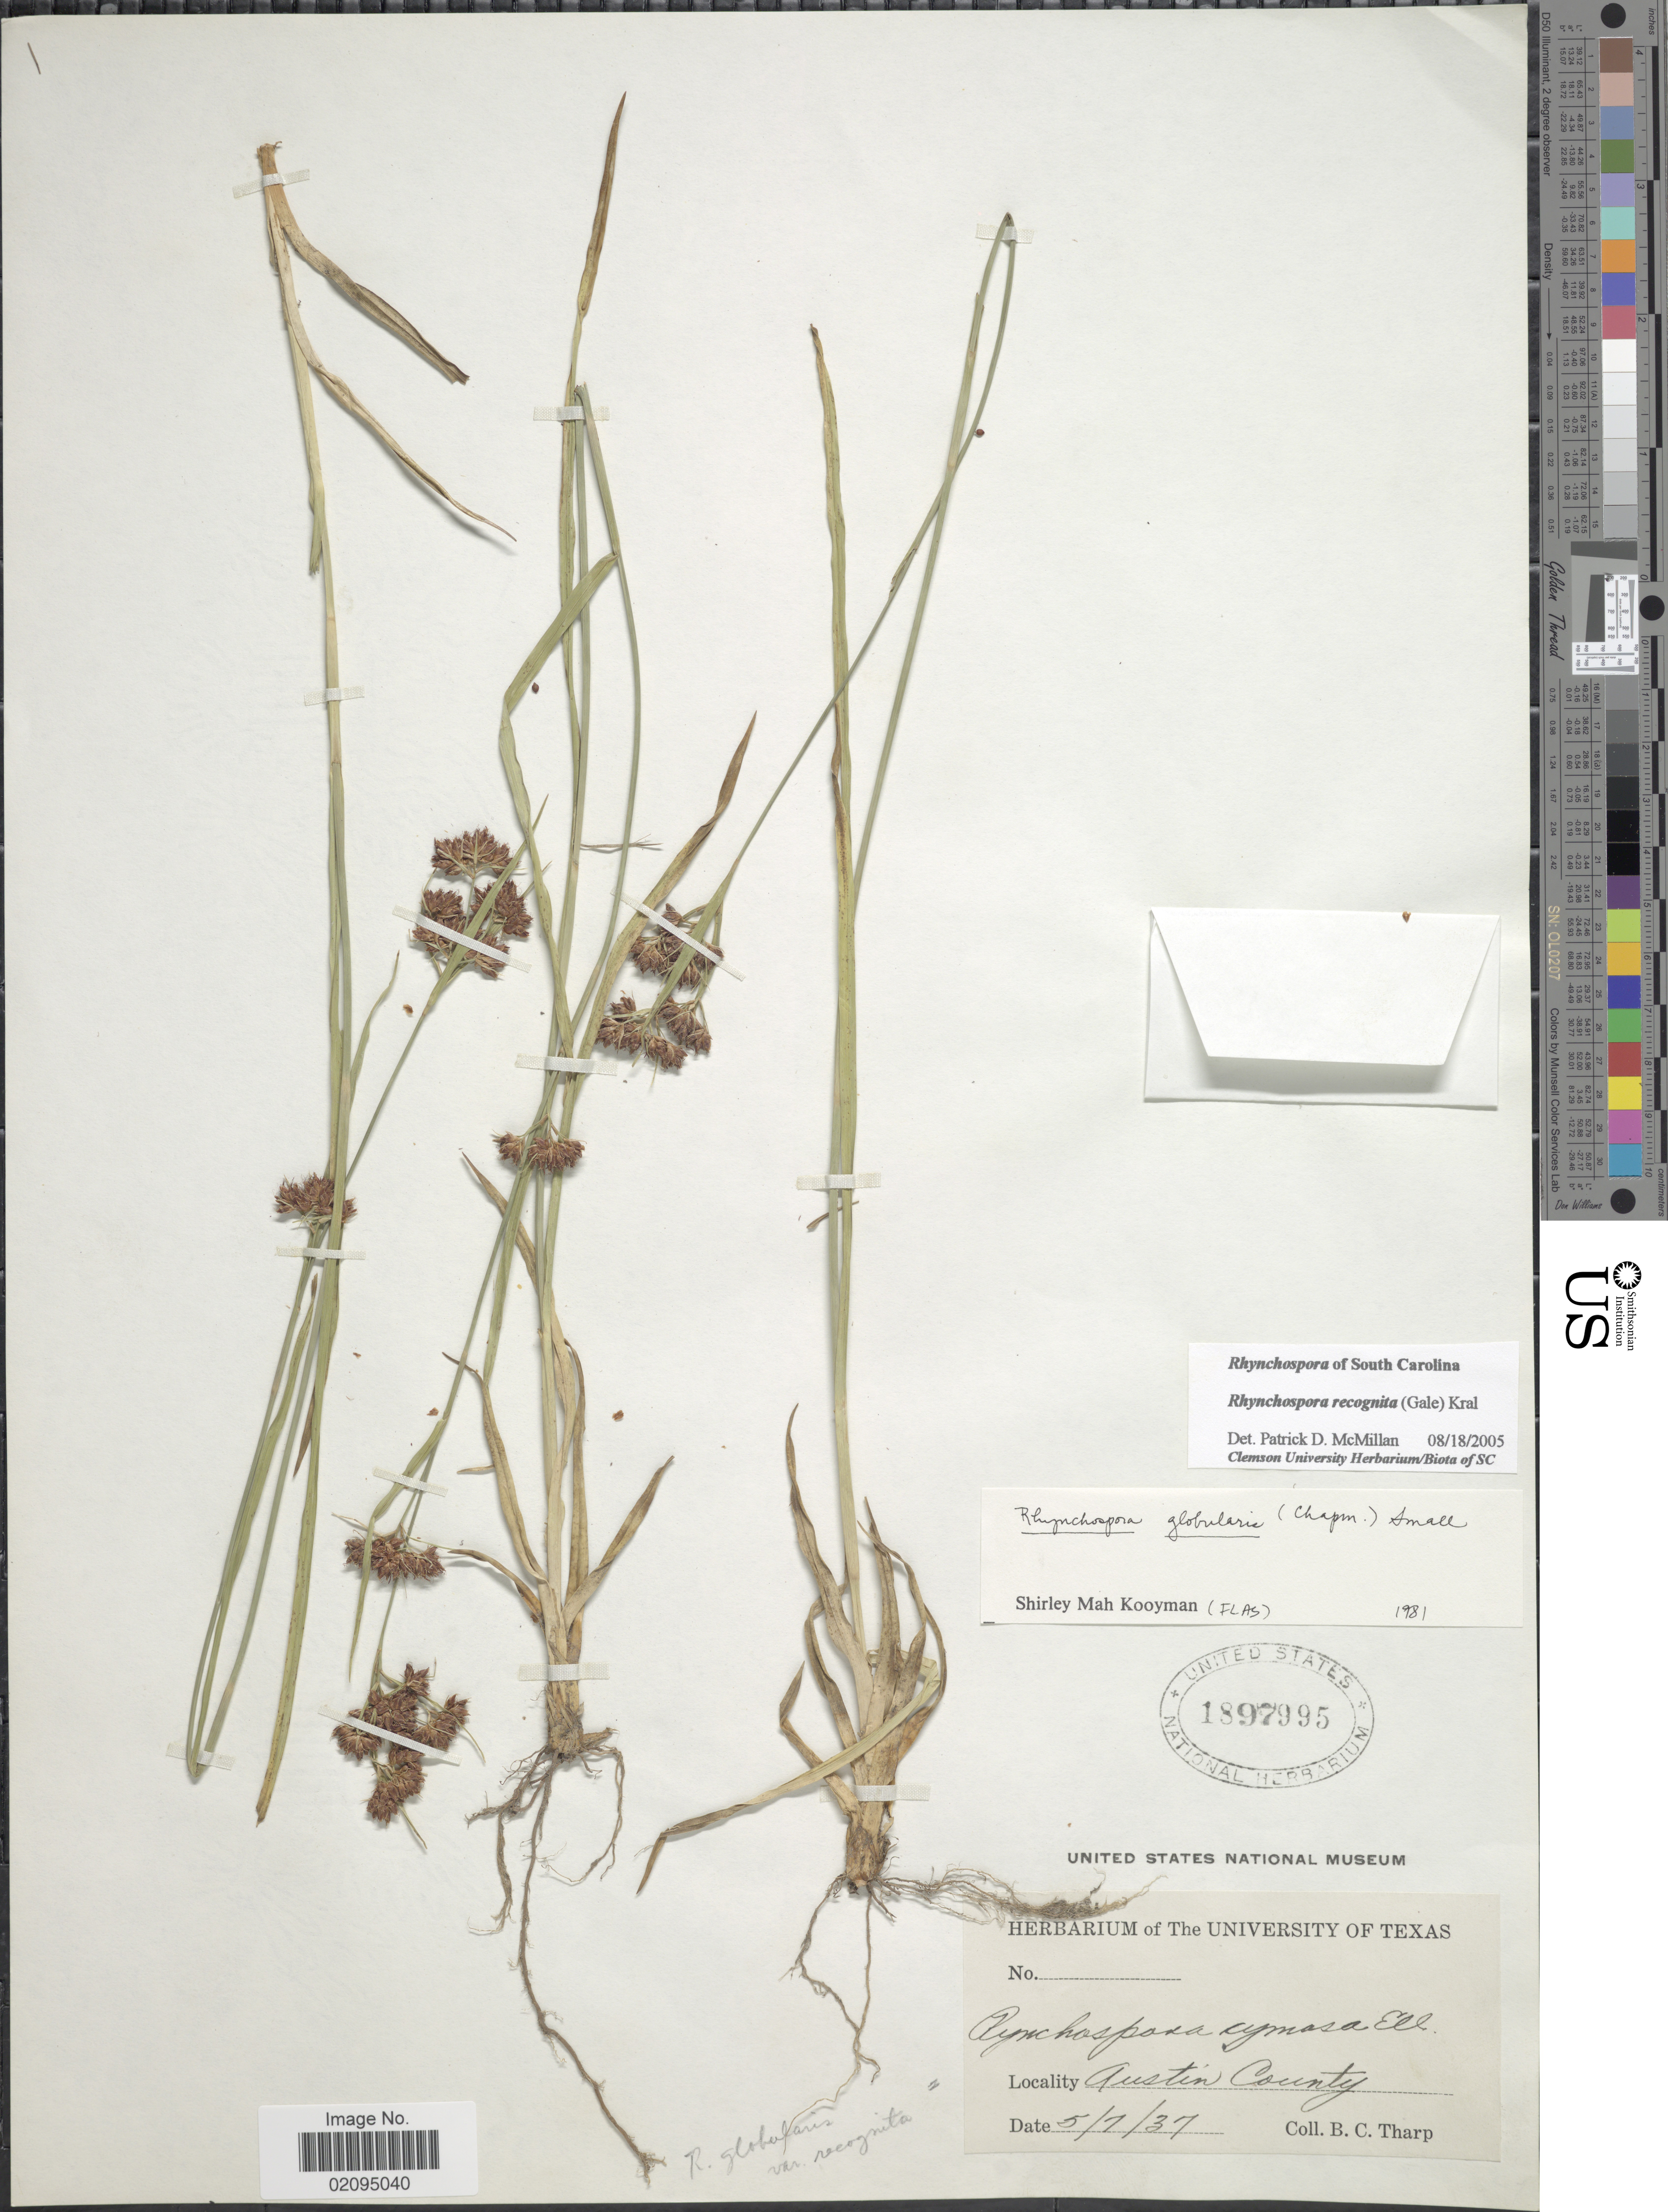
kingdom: Plantae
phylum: Tracheophyta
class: Liliopsida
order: Poales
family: Cyperaceae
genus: Rhynchospora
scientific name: Rhynchospora recognita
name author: (Gale) Kral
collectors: B. C. Tharp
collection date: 1937-07-05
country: United States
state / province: Texas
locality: Austin County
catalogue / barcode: US 1897995